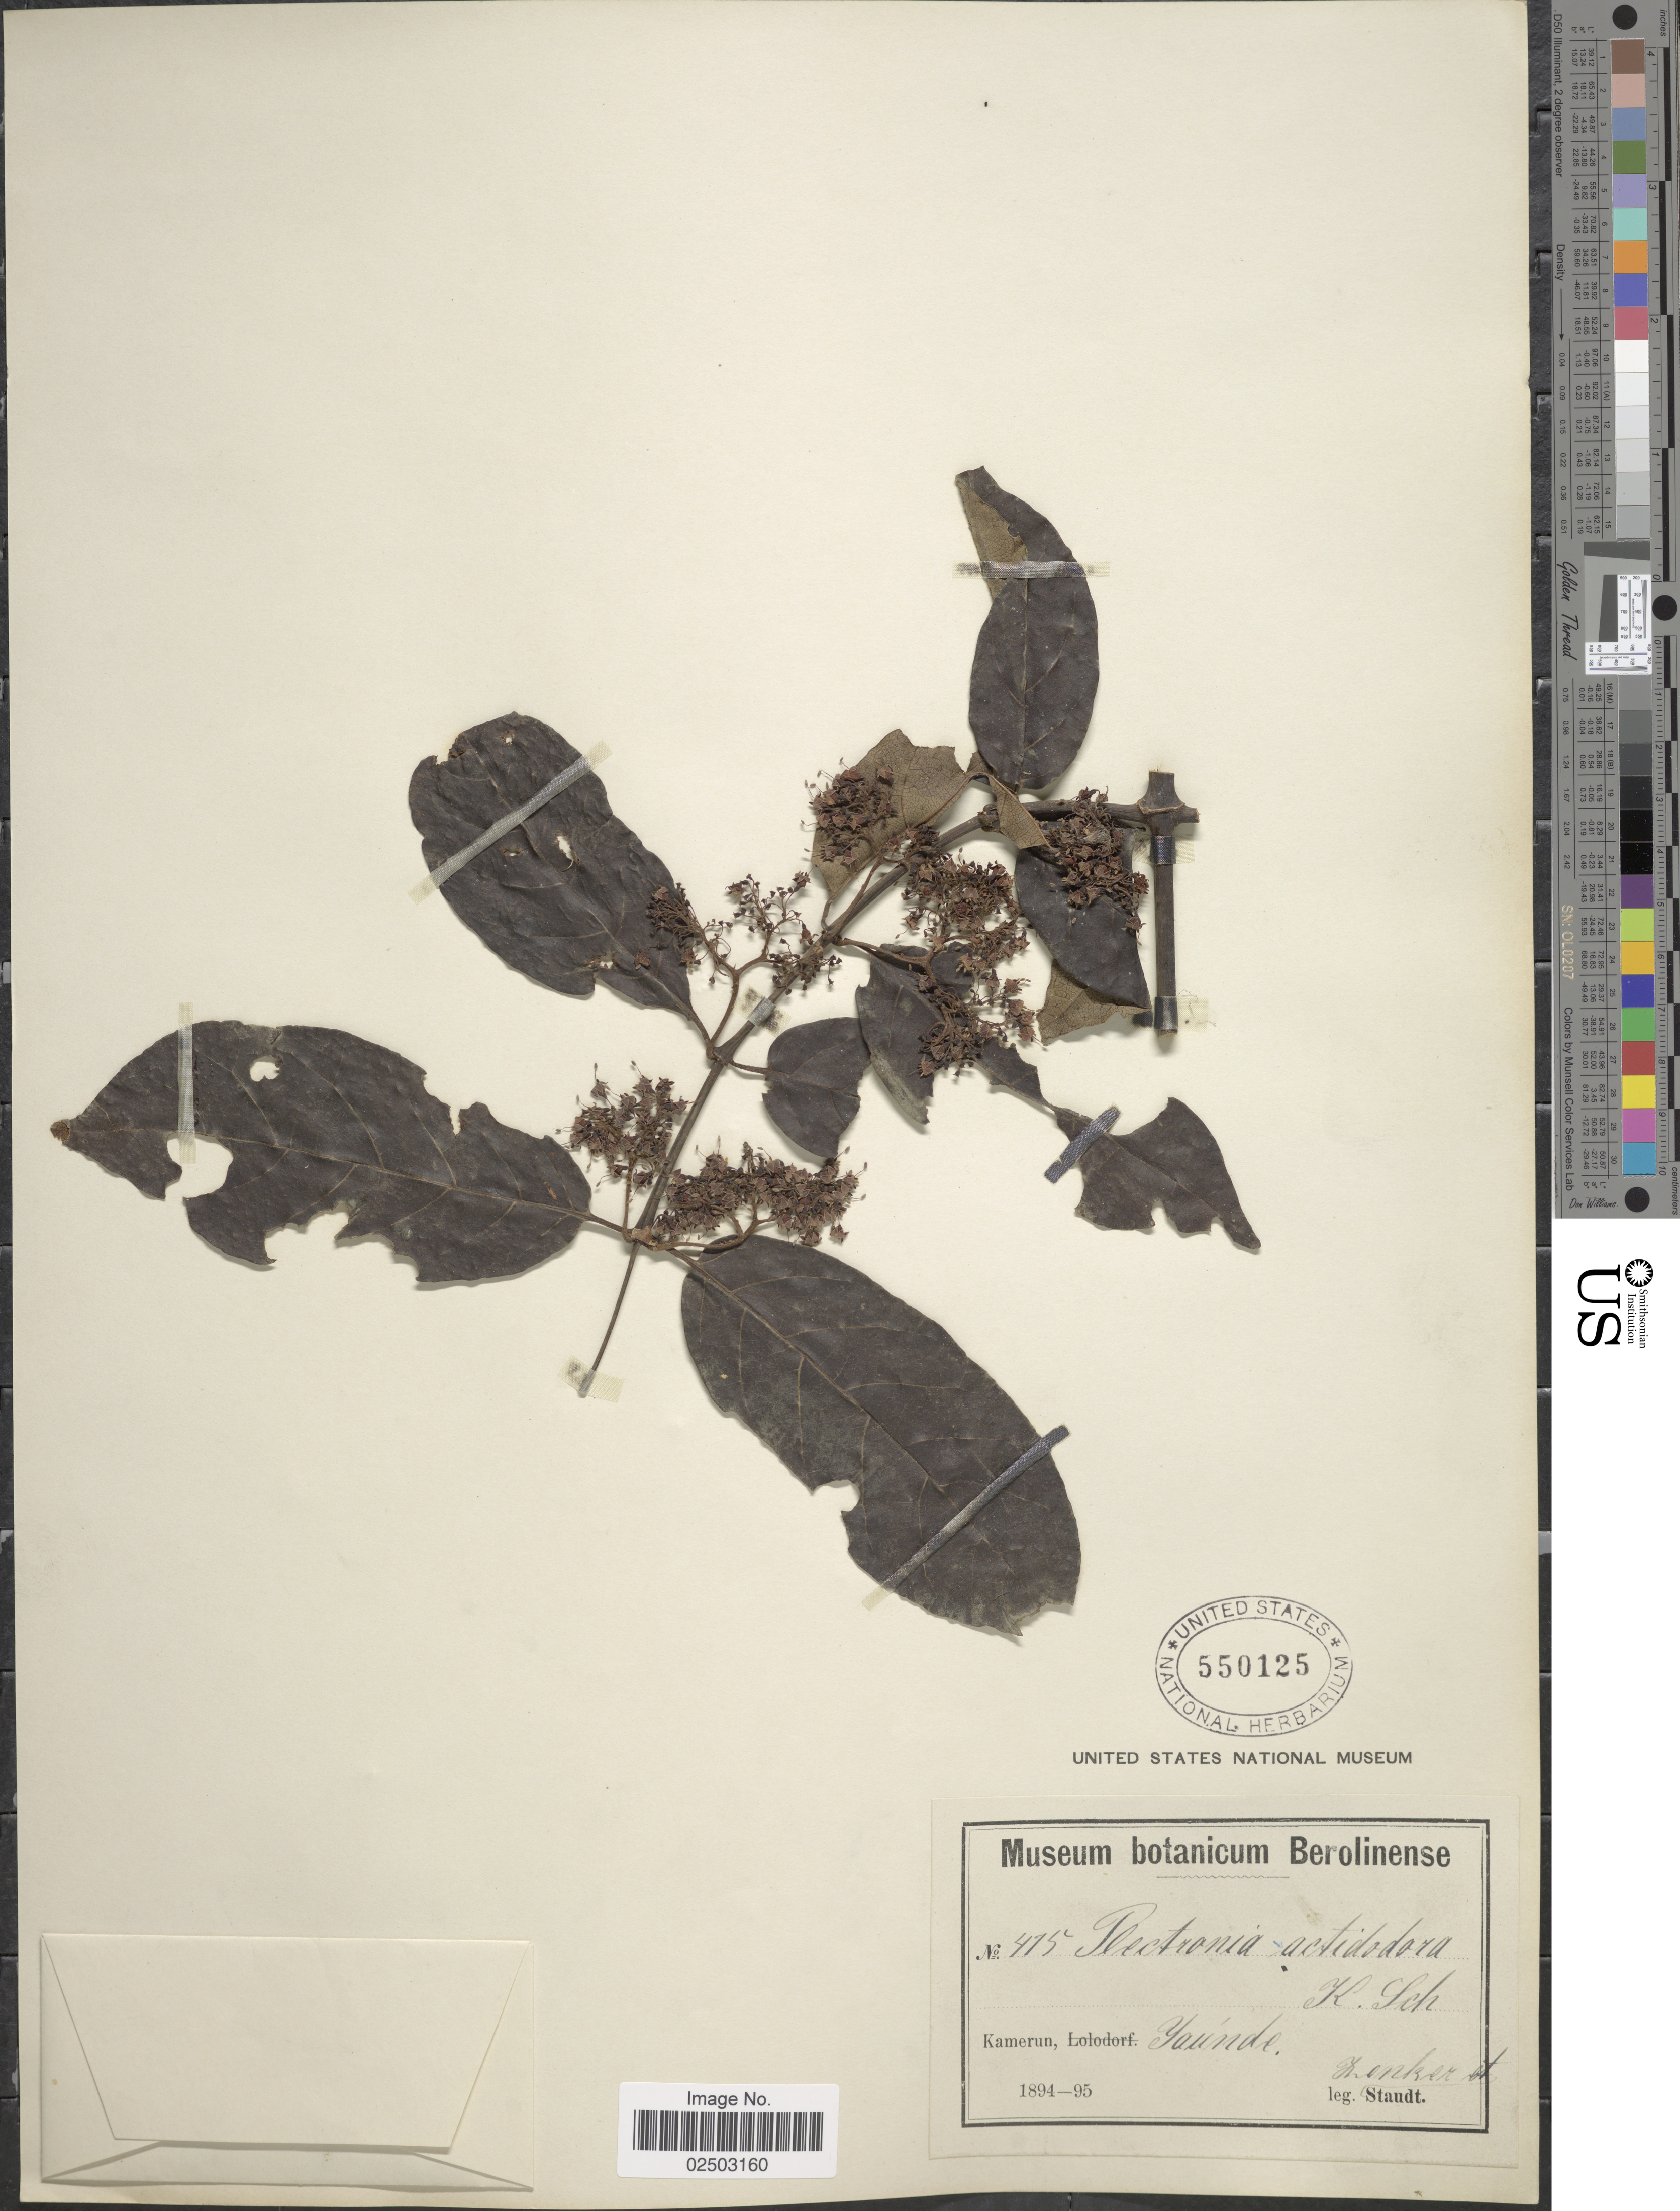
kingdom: Plantae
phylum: Tracheophyta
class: Magnoliopsida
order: Gentianales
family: Rubiaceae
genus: Plectronia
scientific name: Plectronia actidodora K. Schum. ined.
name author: Ridl.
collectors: Zenker, -- & -. Staudt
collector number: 415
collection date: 1894/1895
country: Cameroon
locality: Kamerun, Yaunde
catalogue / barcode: US 550125